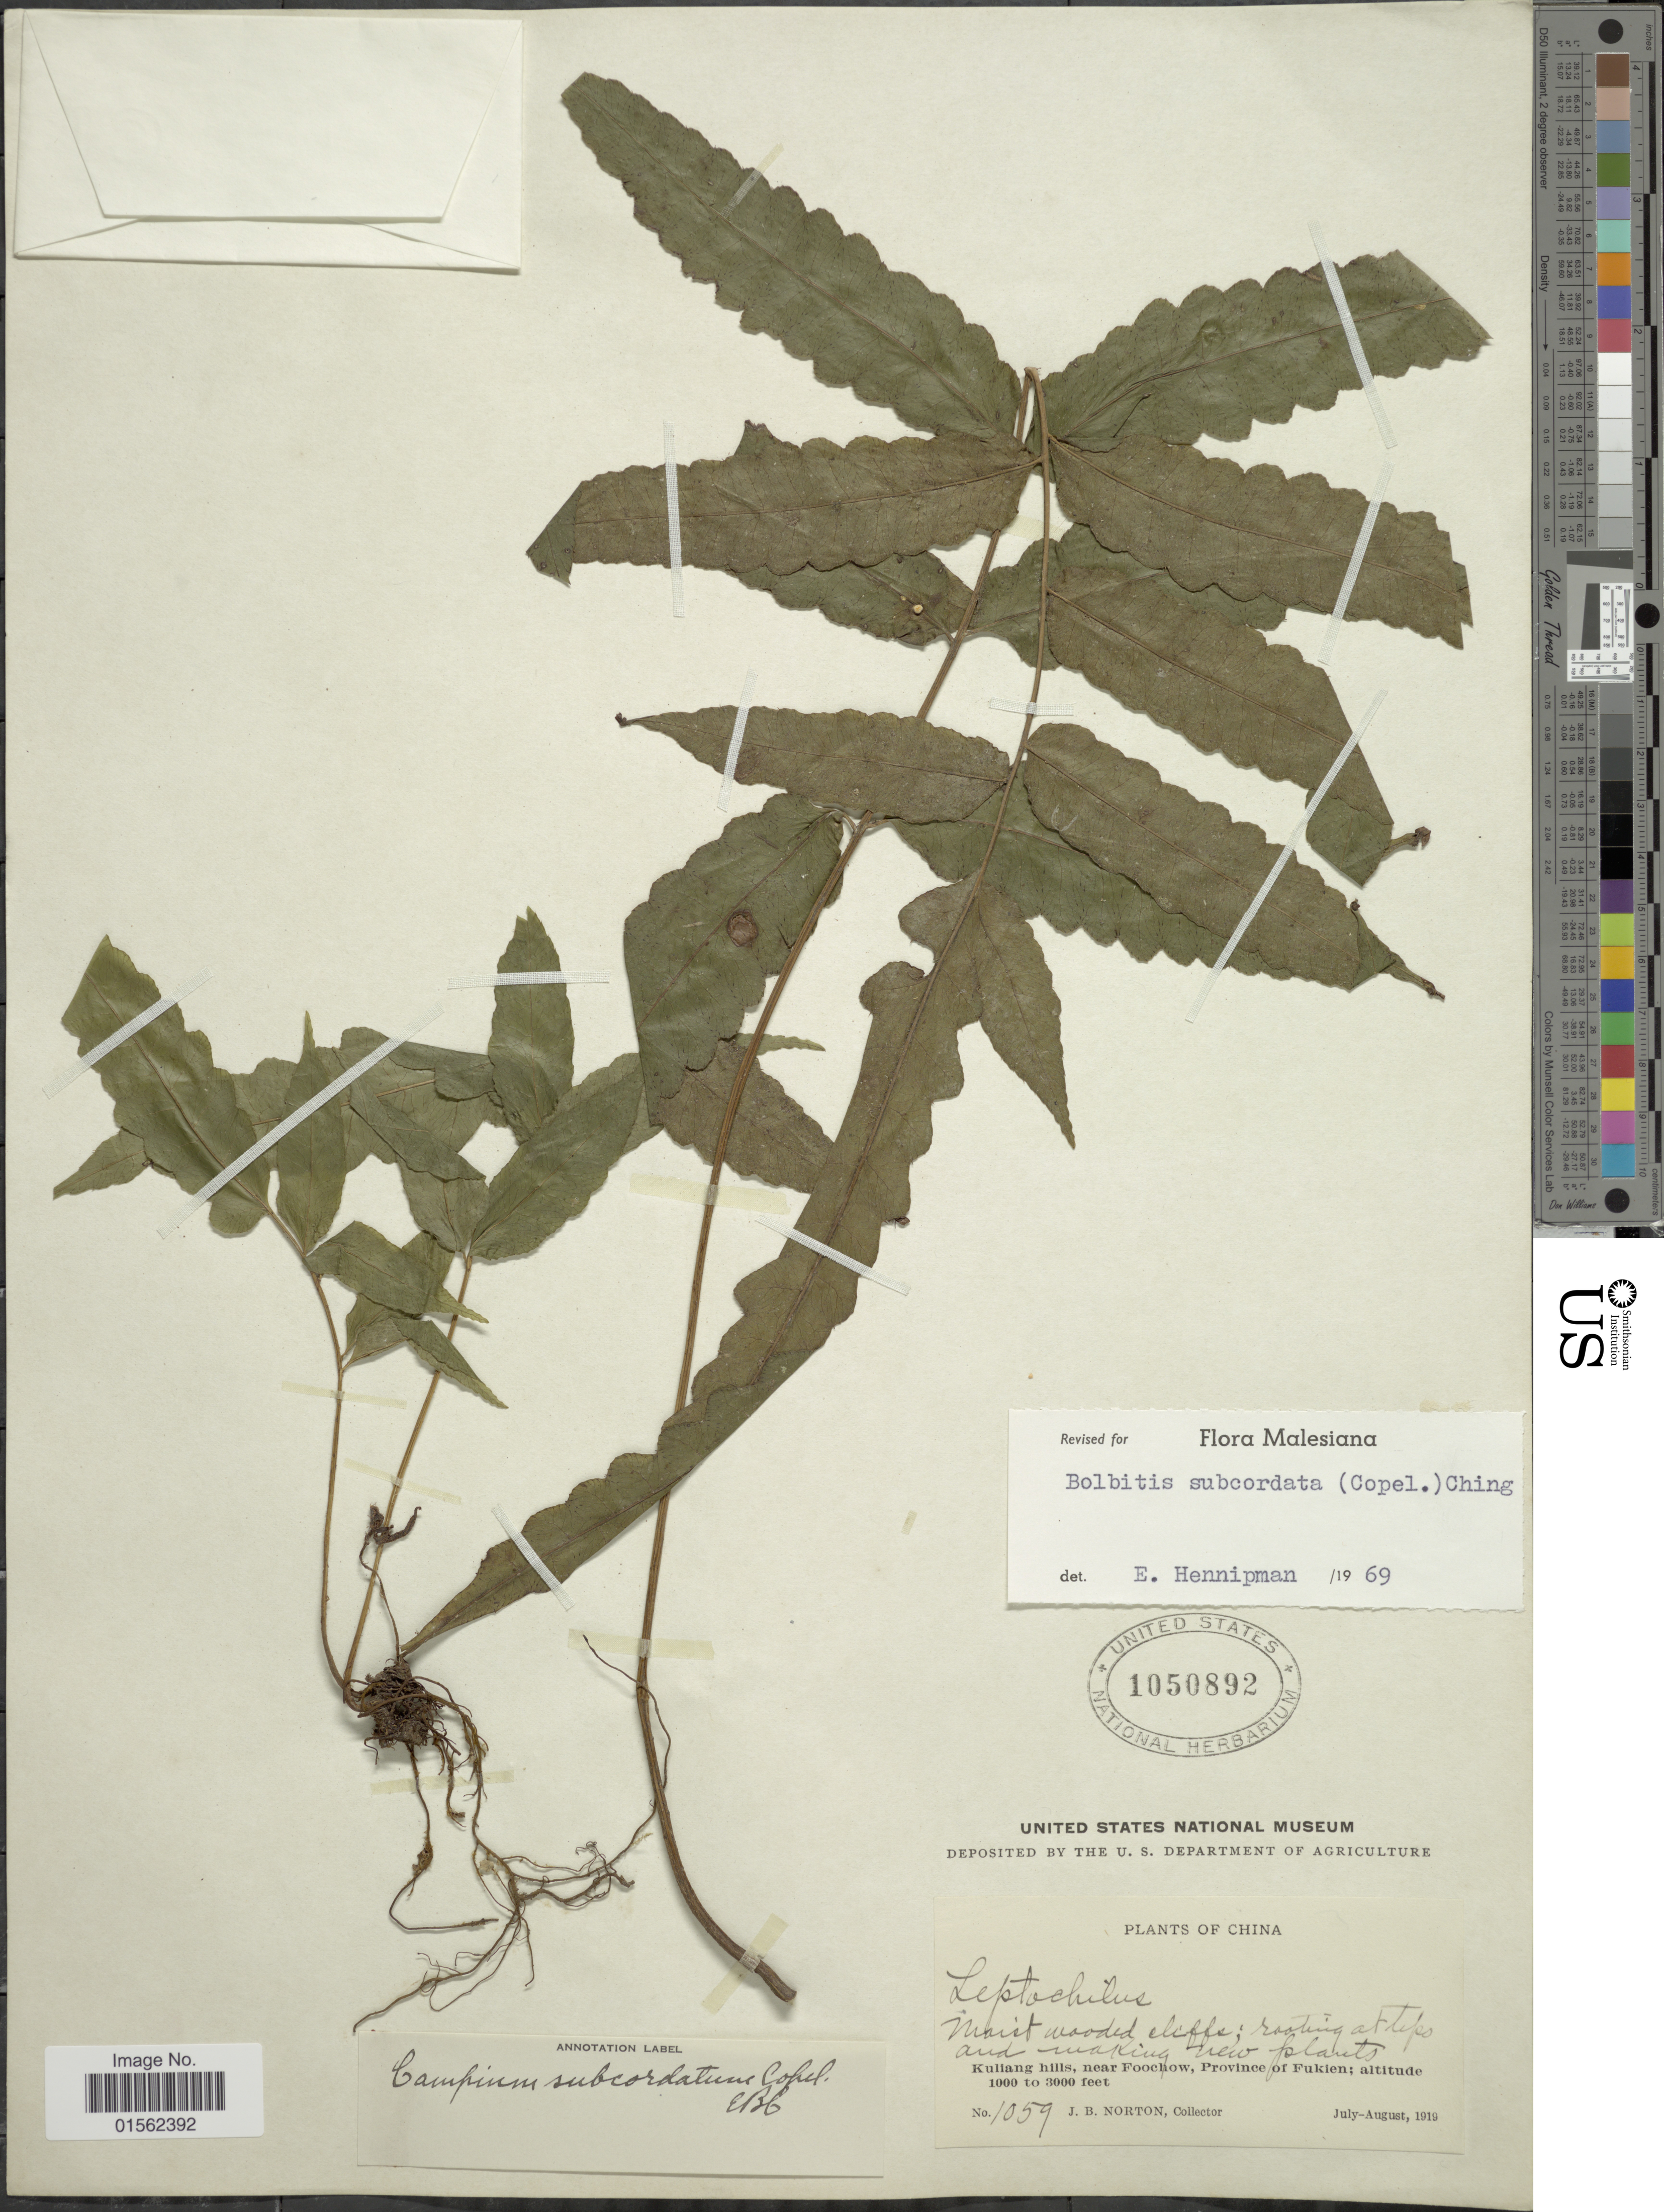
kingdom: Plantae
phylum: Tracheophyta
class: Polypodiopsida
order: Polypodiales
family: Dryopteridaceae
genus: Bolbitis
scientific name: Bolbitis subcordata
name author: (Copel.) Ching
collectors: J. B. Norton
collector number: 1059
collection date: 1919-07/1919-08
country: China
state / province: Fujian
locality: China, Kuliang hills, near Foochow, province of Fukien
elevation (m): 305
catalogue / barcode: US 1050892